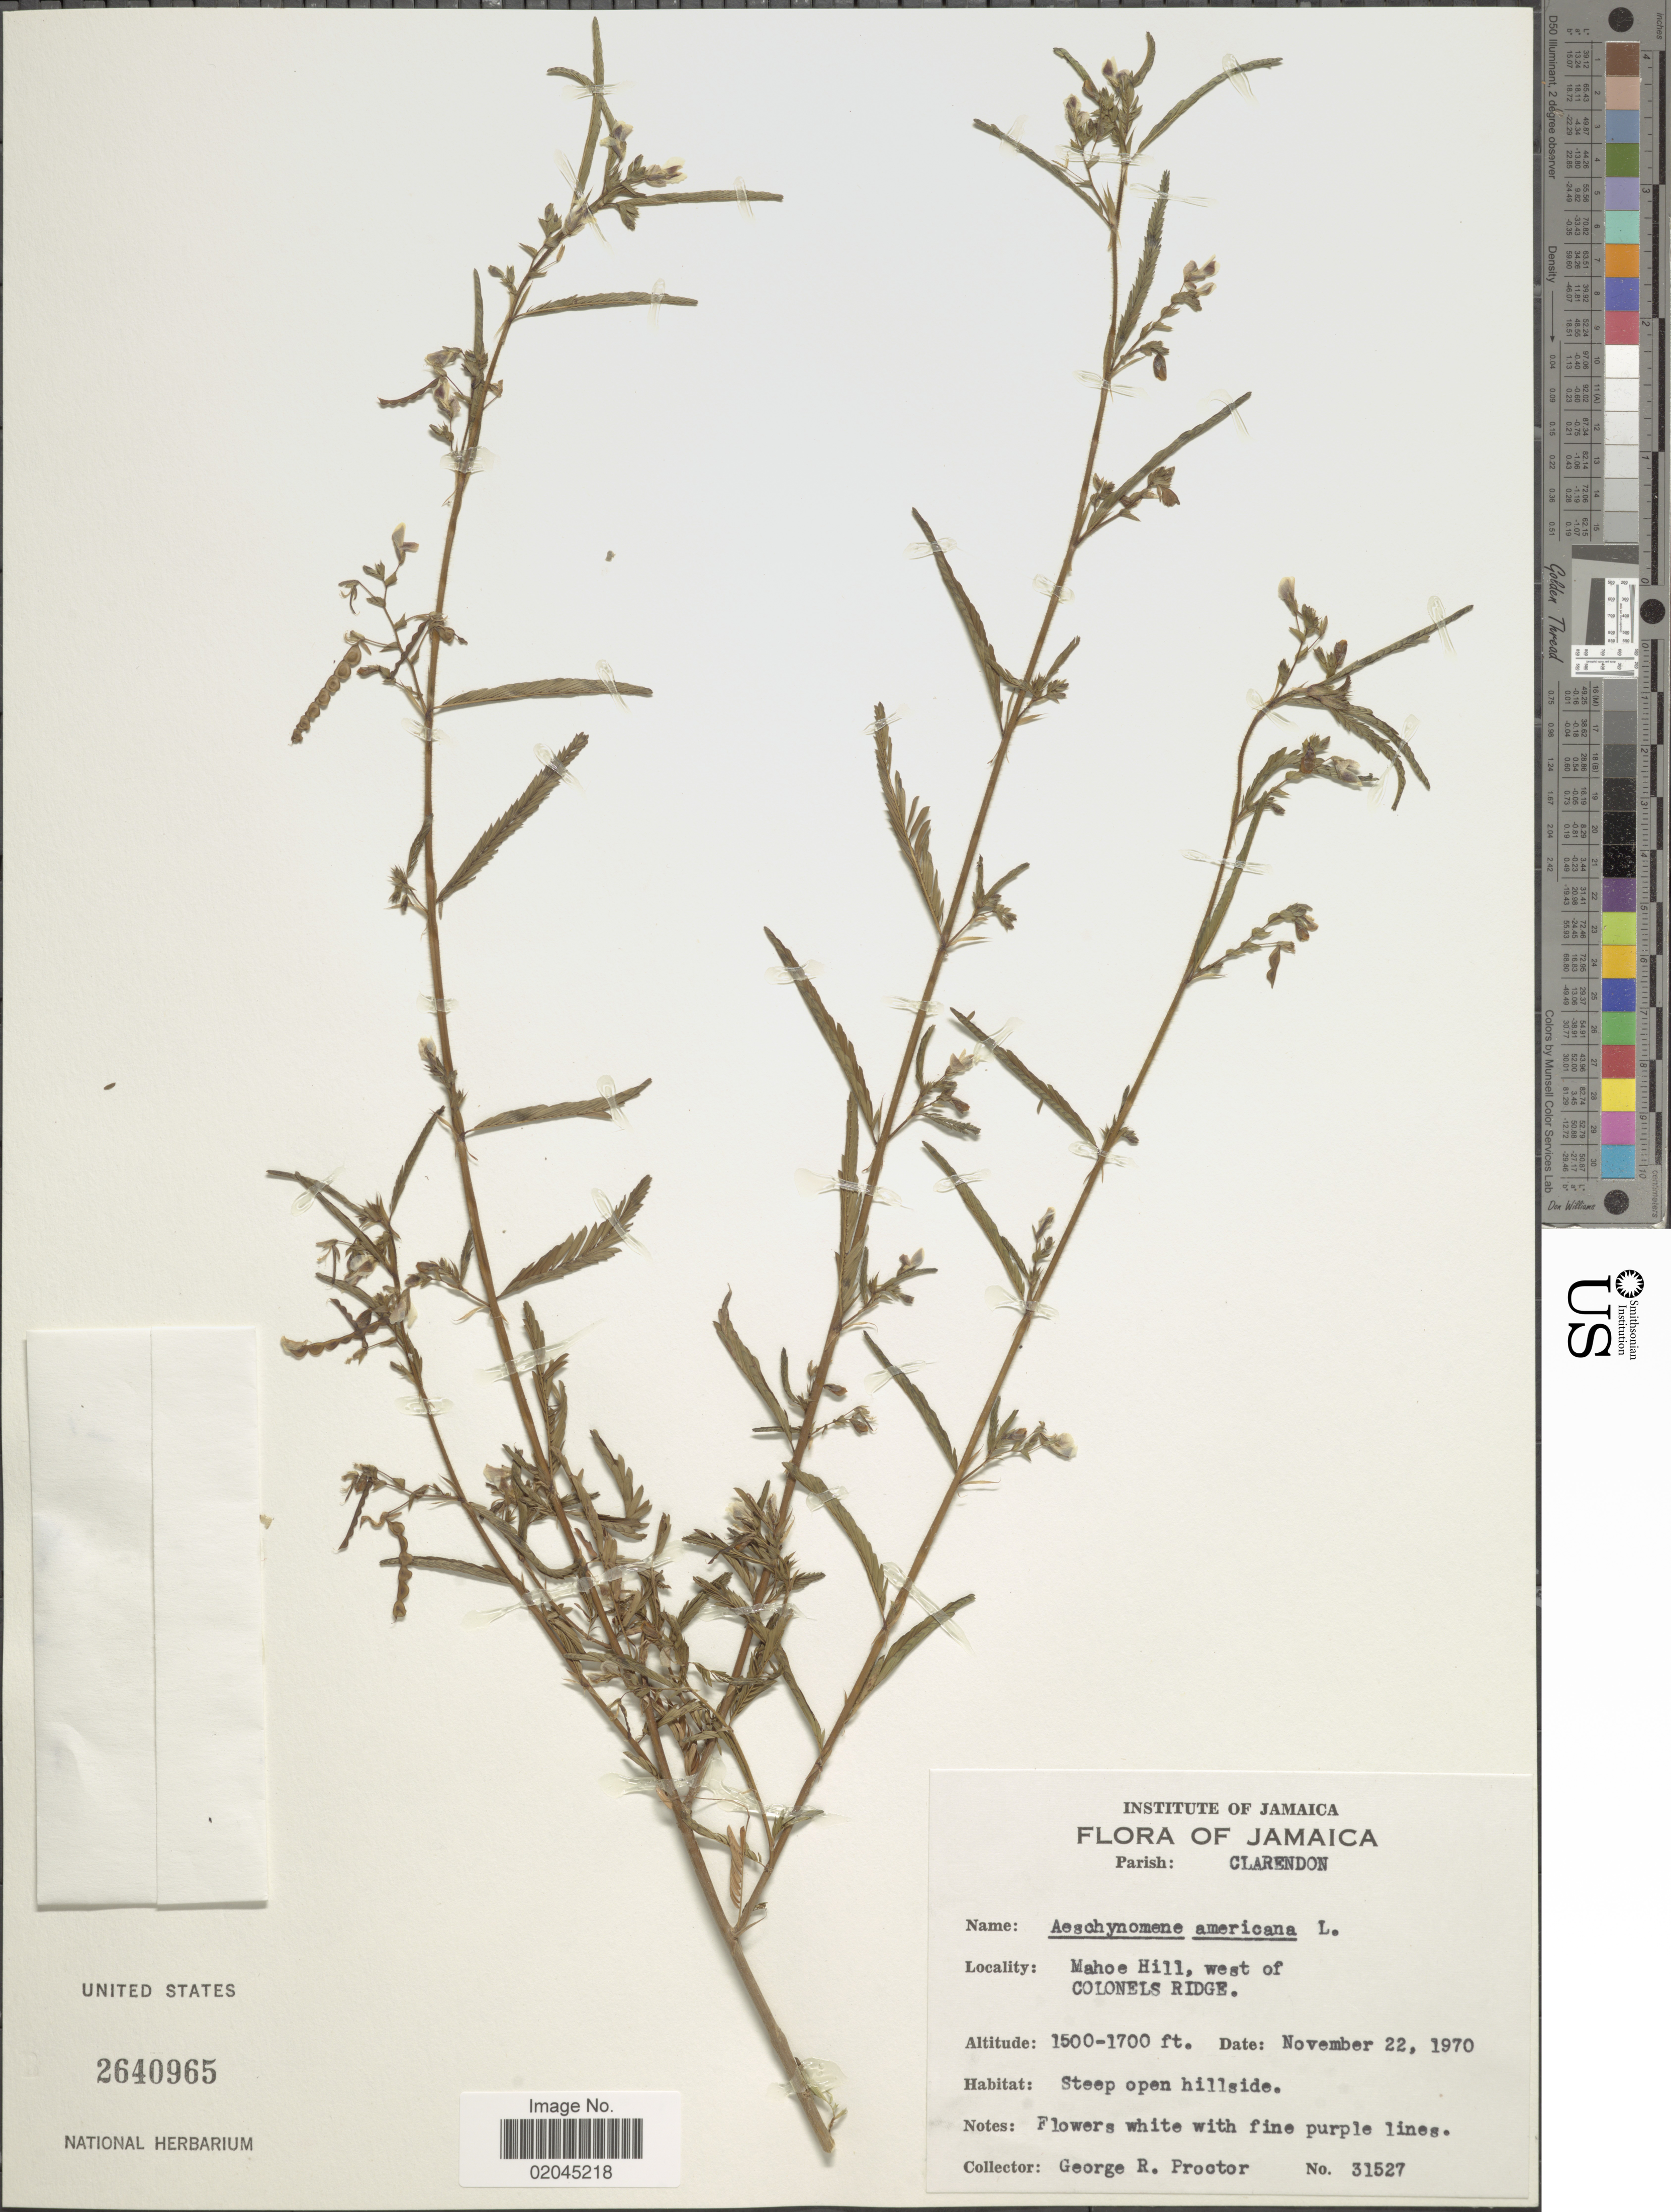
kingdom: Plantae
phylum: Tracheophyta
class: Magnoliopsida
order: Fabales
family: Fabaceae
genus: Aeschynomene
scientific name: Aeschynomene americana var. americana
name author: L.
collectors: G. Proctor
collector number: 31527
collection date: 1970-11-22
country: Jamaica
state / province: Clarendon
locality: Parish: Clarendon, Mahoe Hill, west of Colonels Ridge, Steep open hillside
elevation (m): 457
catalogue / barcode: US 2640965